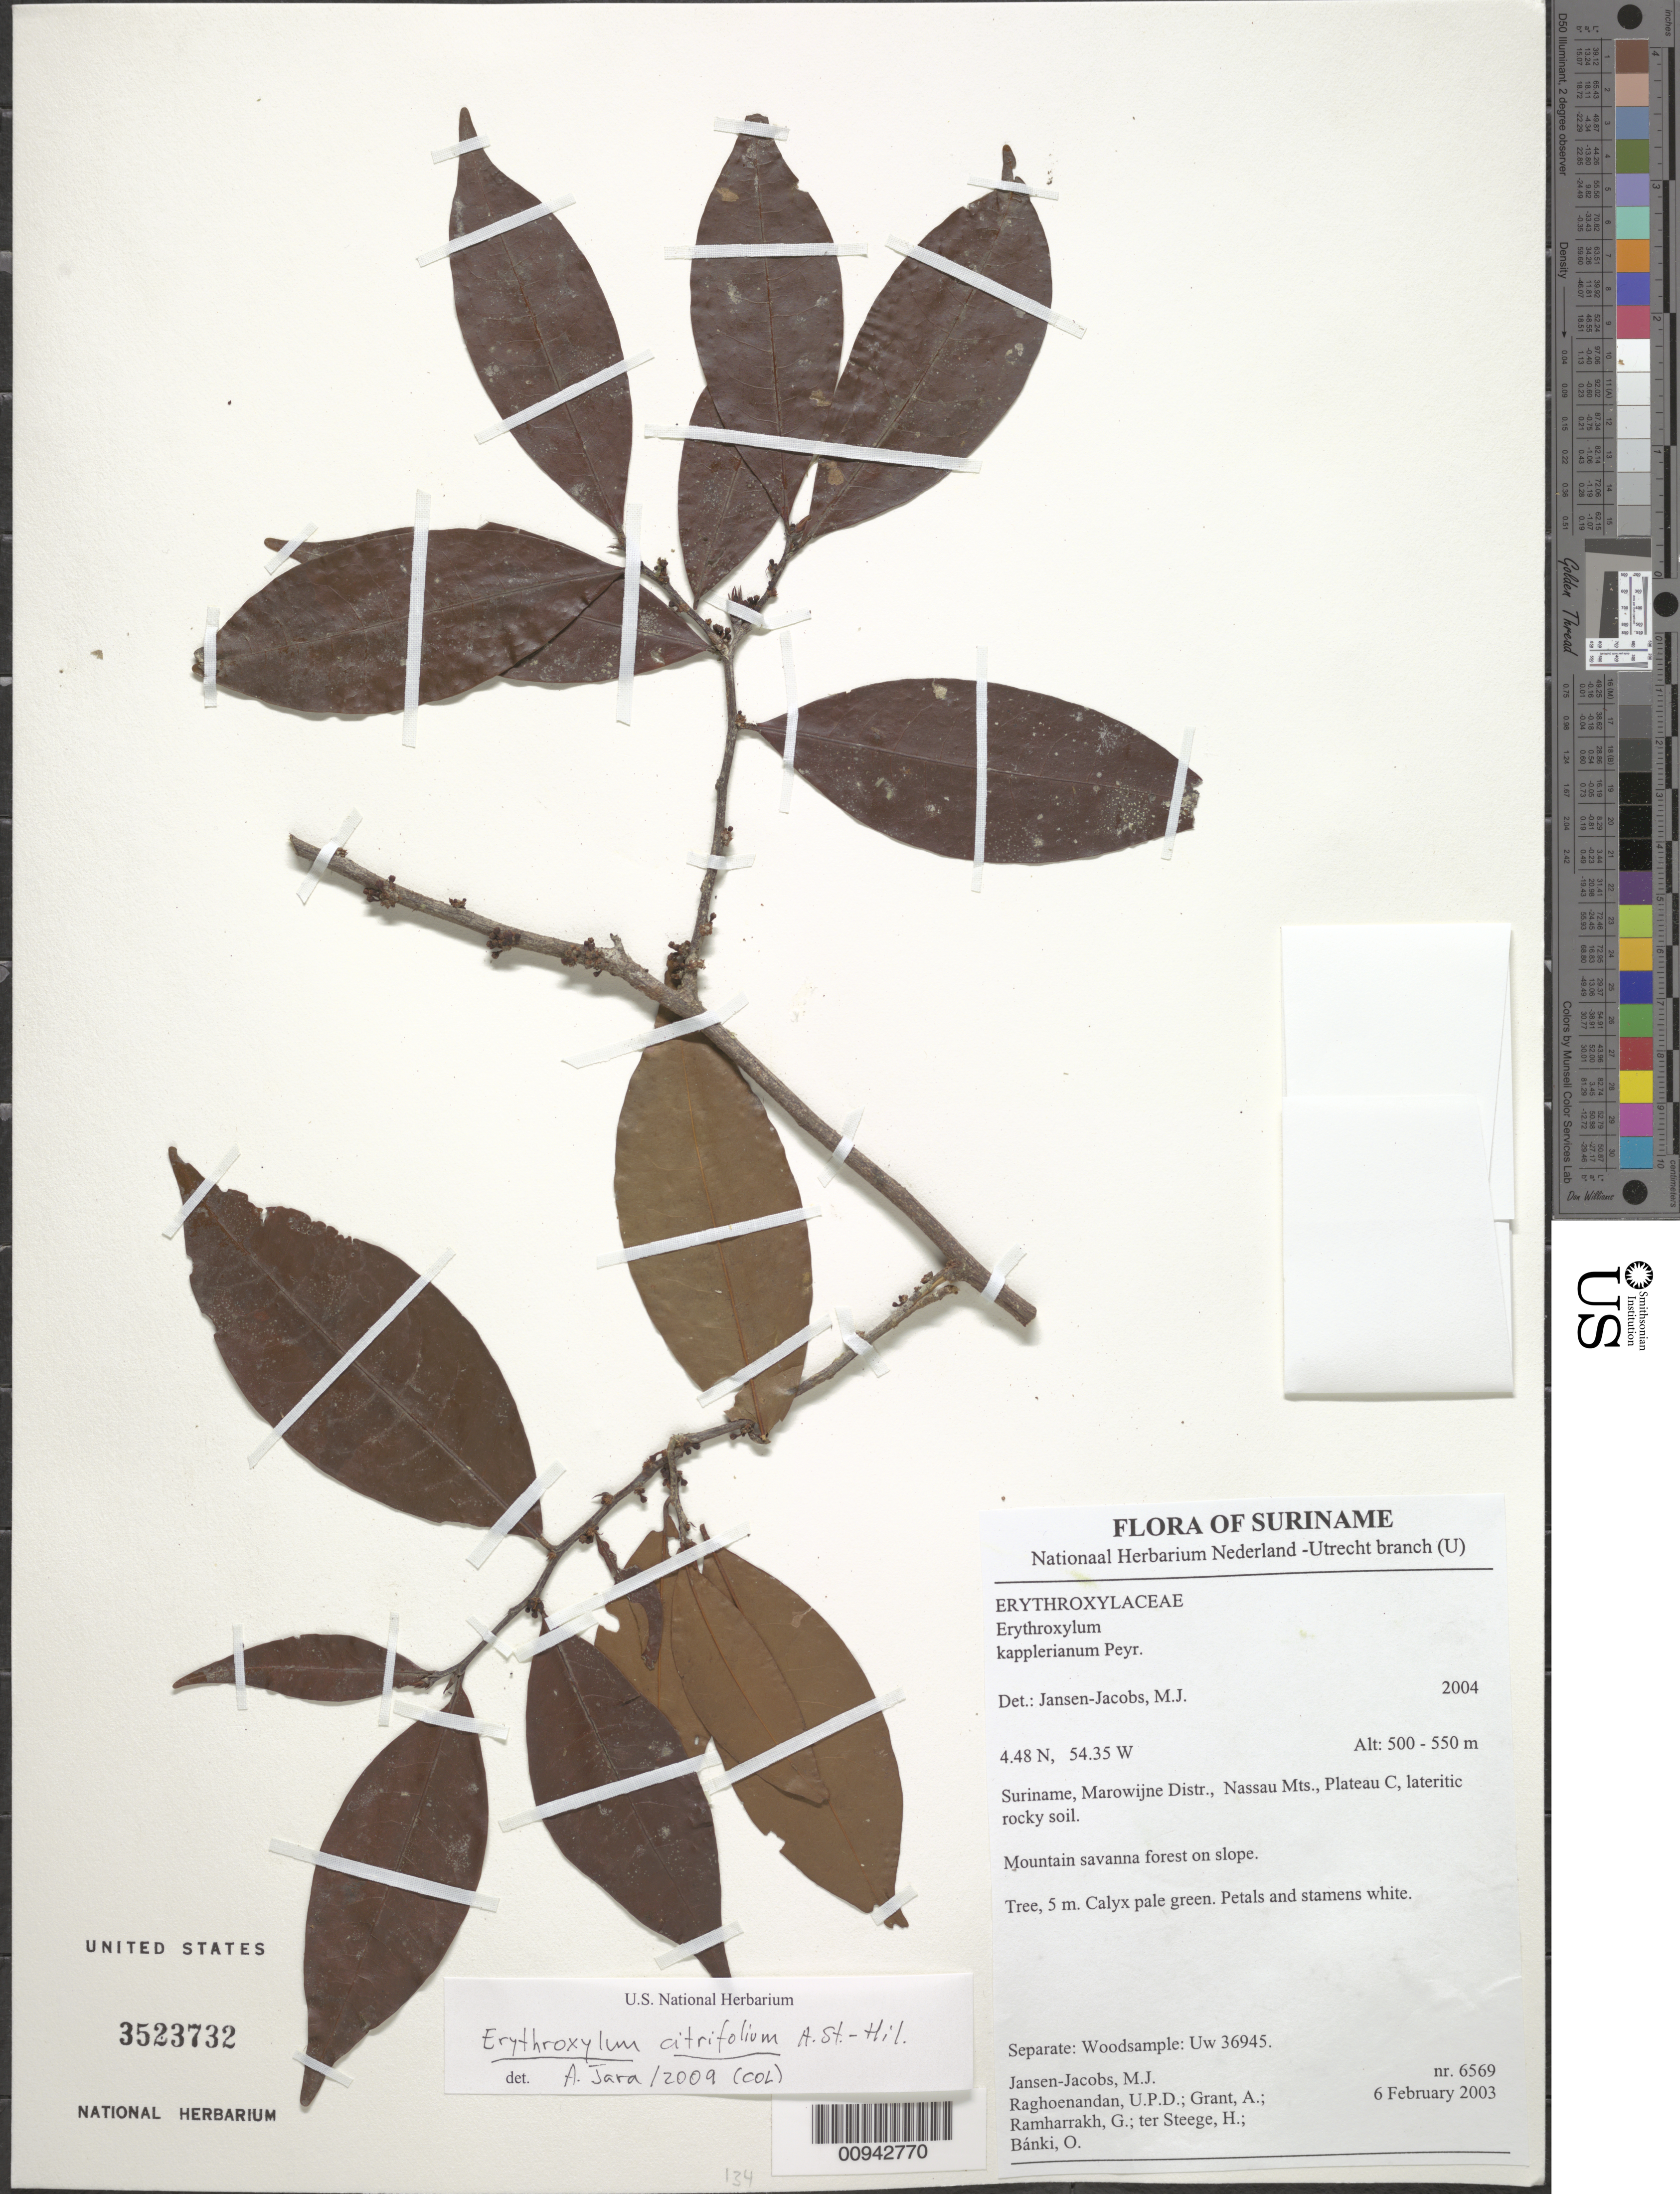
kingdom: Plantae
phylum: Tracheophyta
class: Magnoliopsida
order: Malpighiales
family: Erythroxylaceae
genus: Erythroxylum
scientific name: Erythroxylum citrifolium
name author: A. St.-Hil.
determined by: Java, A.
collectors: M. J. Jansen-Jacobs, U. Raghoenandan, A. Grant, G. Ramharrakh, H. ter Steege & O. Bánki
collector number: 6569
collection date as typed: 6-Feb-03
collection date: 2003-02-06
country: Suriname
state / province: Marowijne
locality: Nassau Mts., Plateau C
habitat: Lateritic rocky soil. Mountain savanna forest on slope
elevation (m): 500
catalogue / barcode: US 3523732